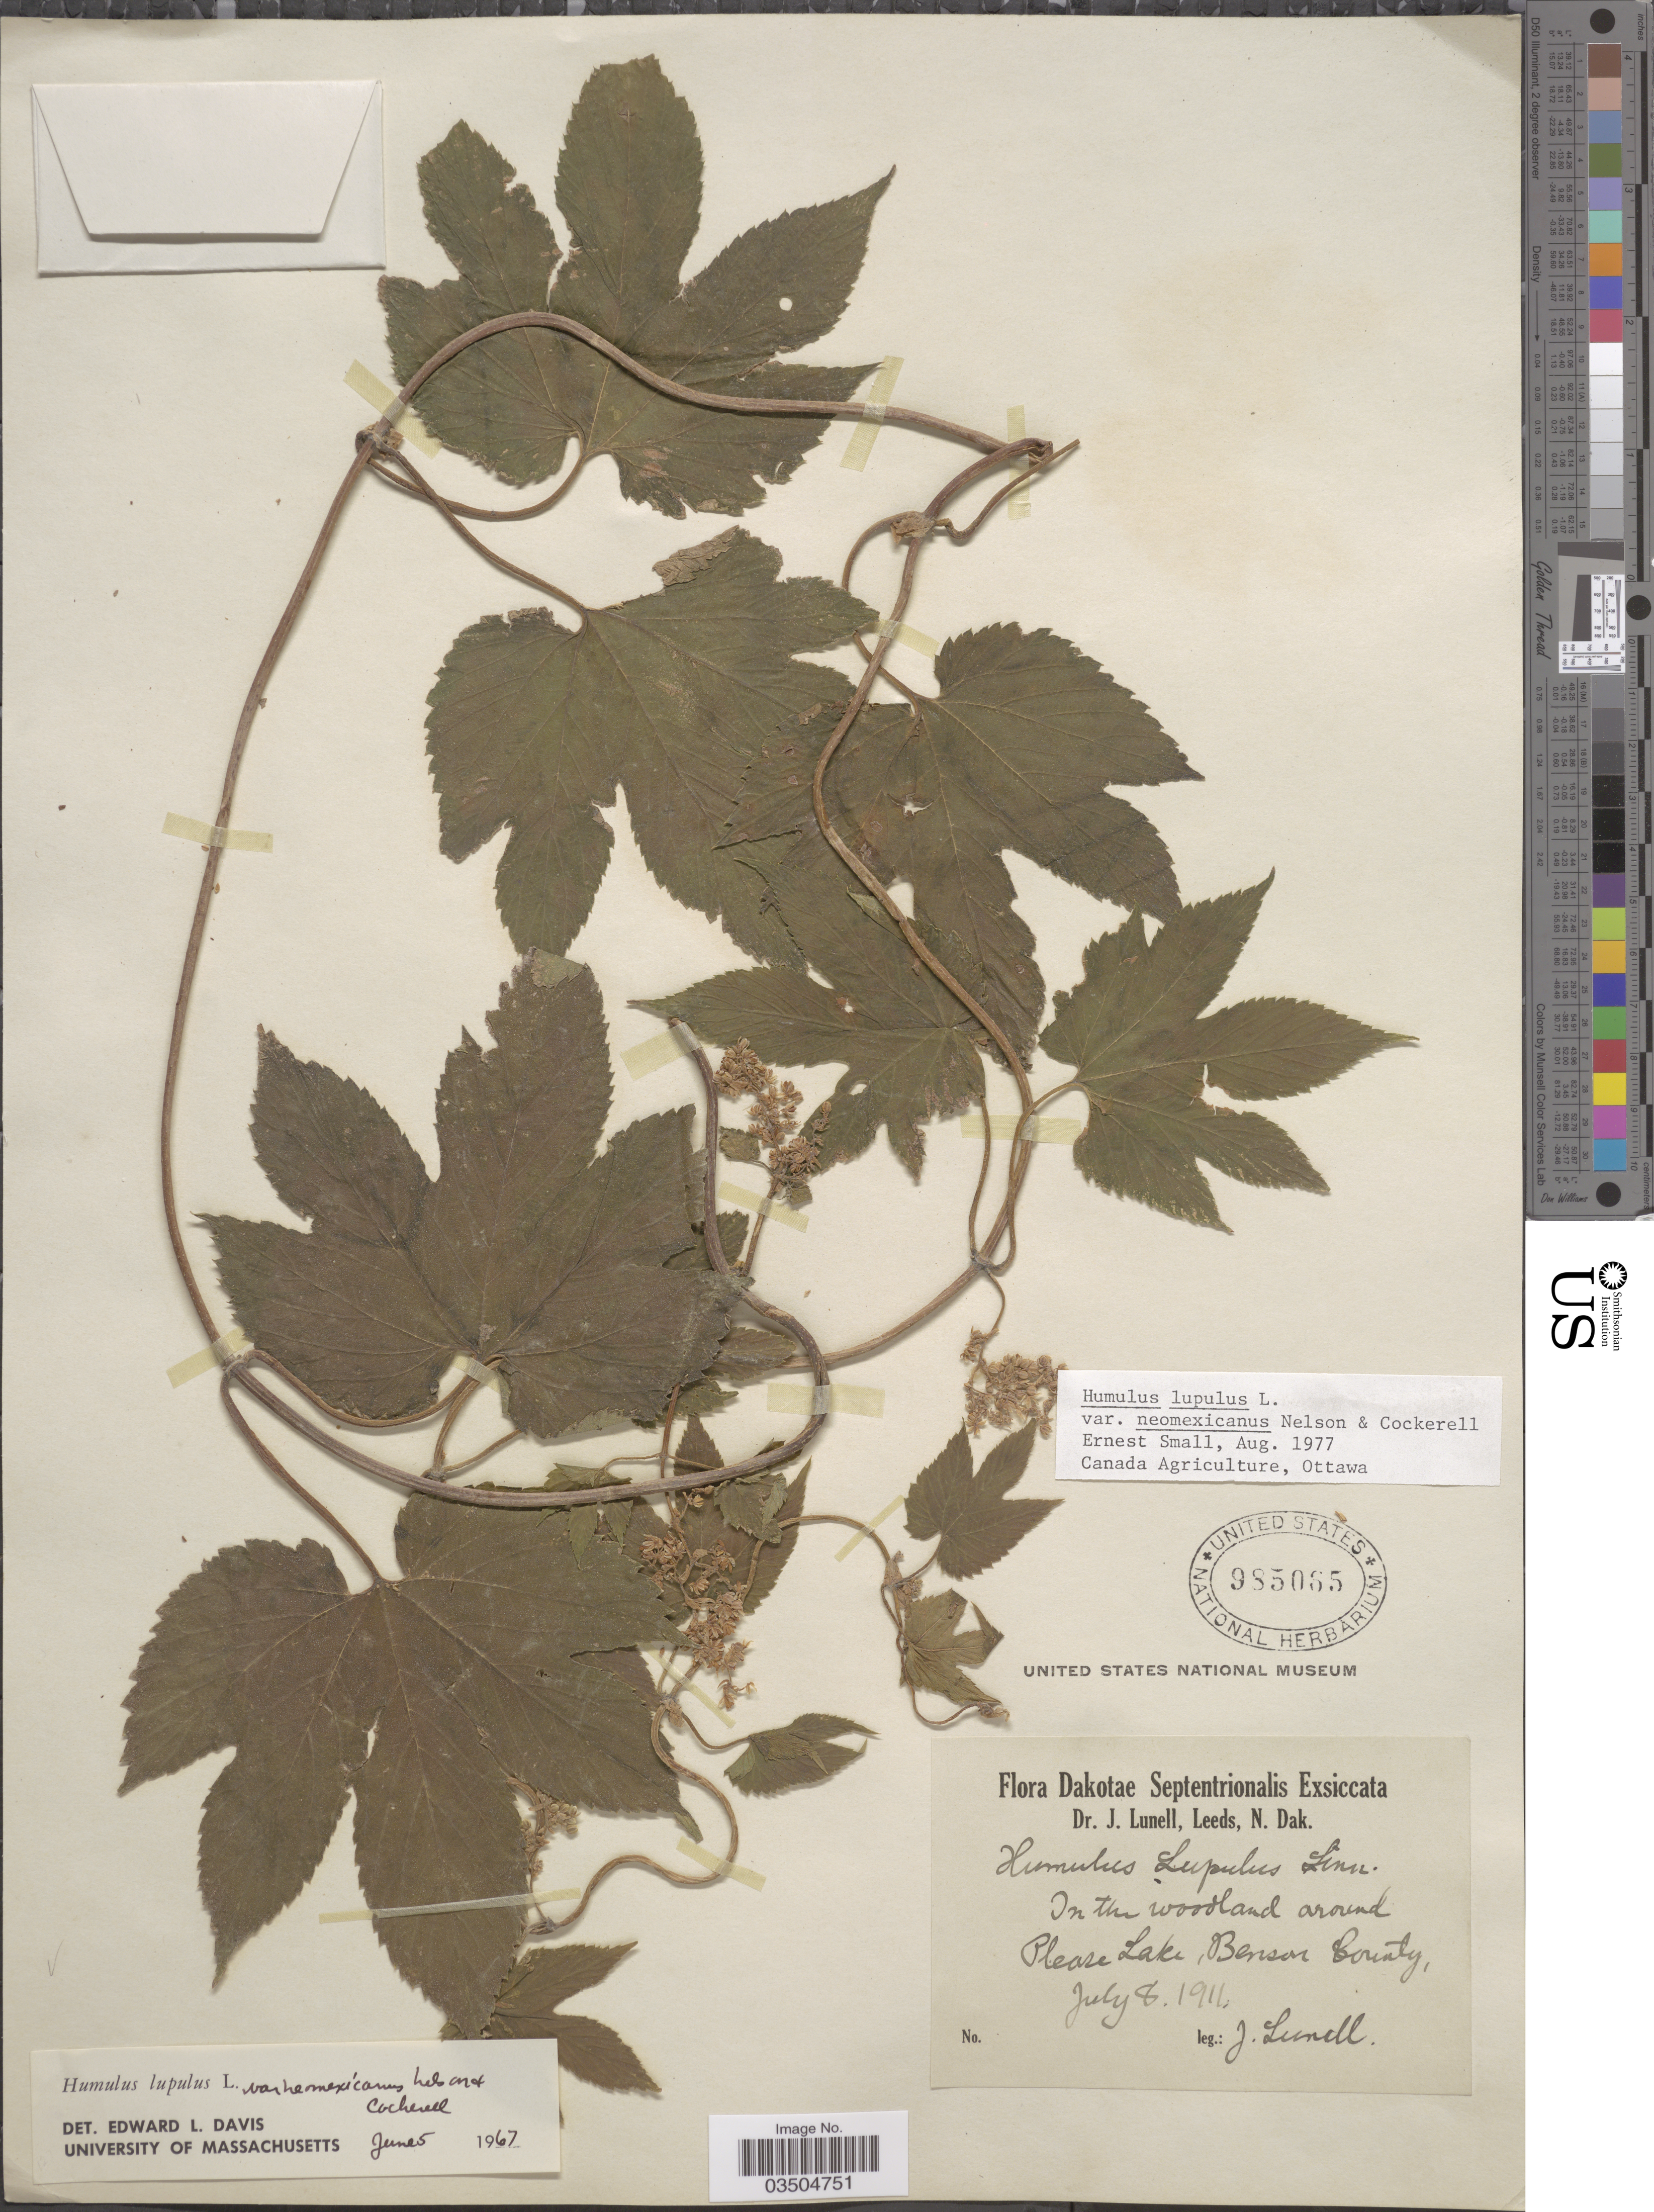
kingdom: Plantae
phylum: Tracheophyta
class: Magnoliopsida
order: Rosales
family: Cannabaceae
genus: Humulus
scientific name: Humulus neomexicanus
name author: (A. Nelson & Cockerell) Rydb.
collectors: J. Lunell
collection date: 1911-07-08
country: United States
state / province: North Dakota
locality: Dakotae Septentrionalis. In the woodland around Please Lake, Benson County.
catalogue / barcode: US 985065